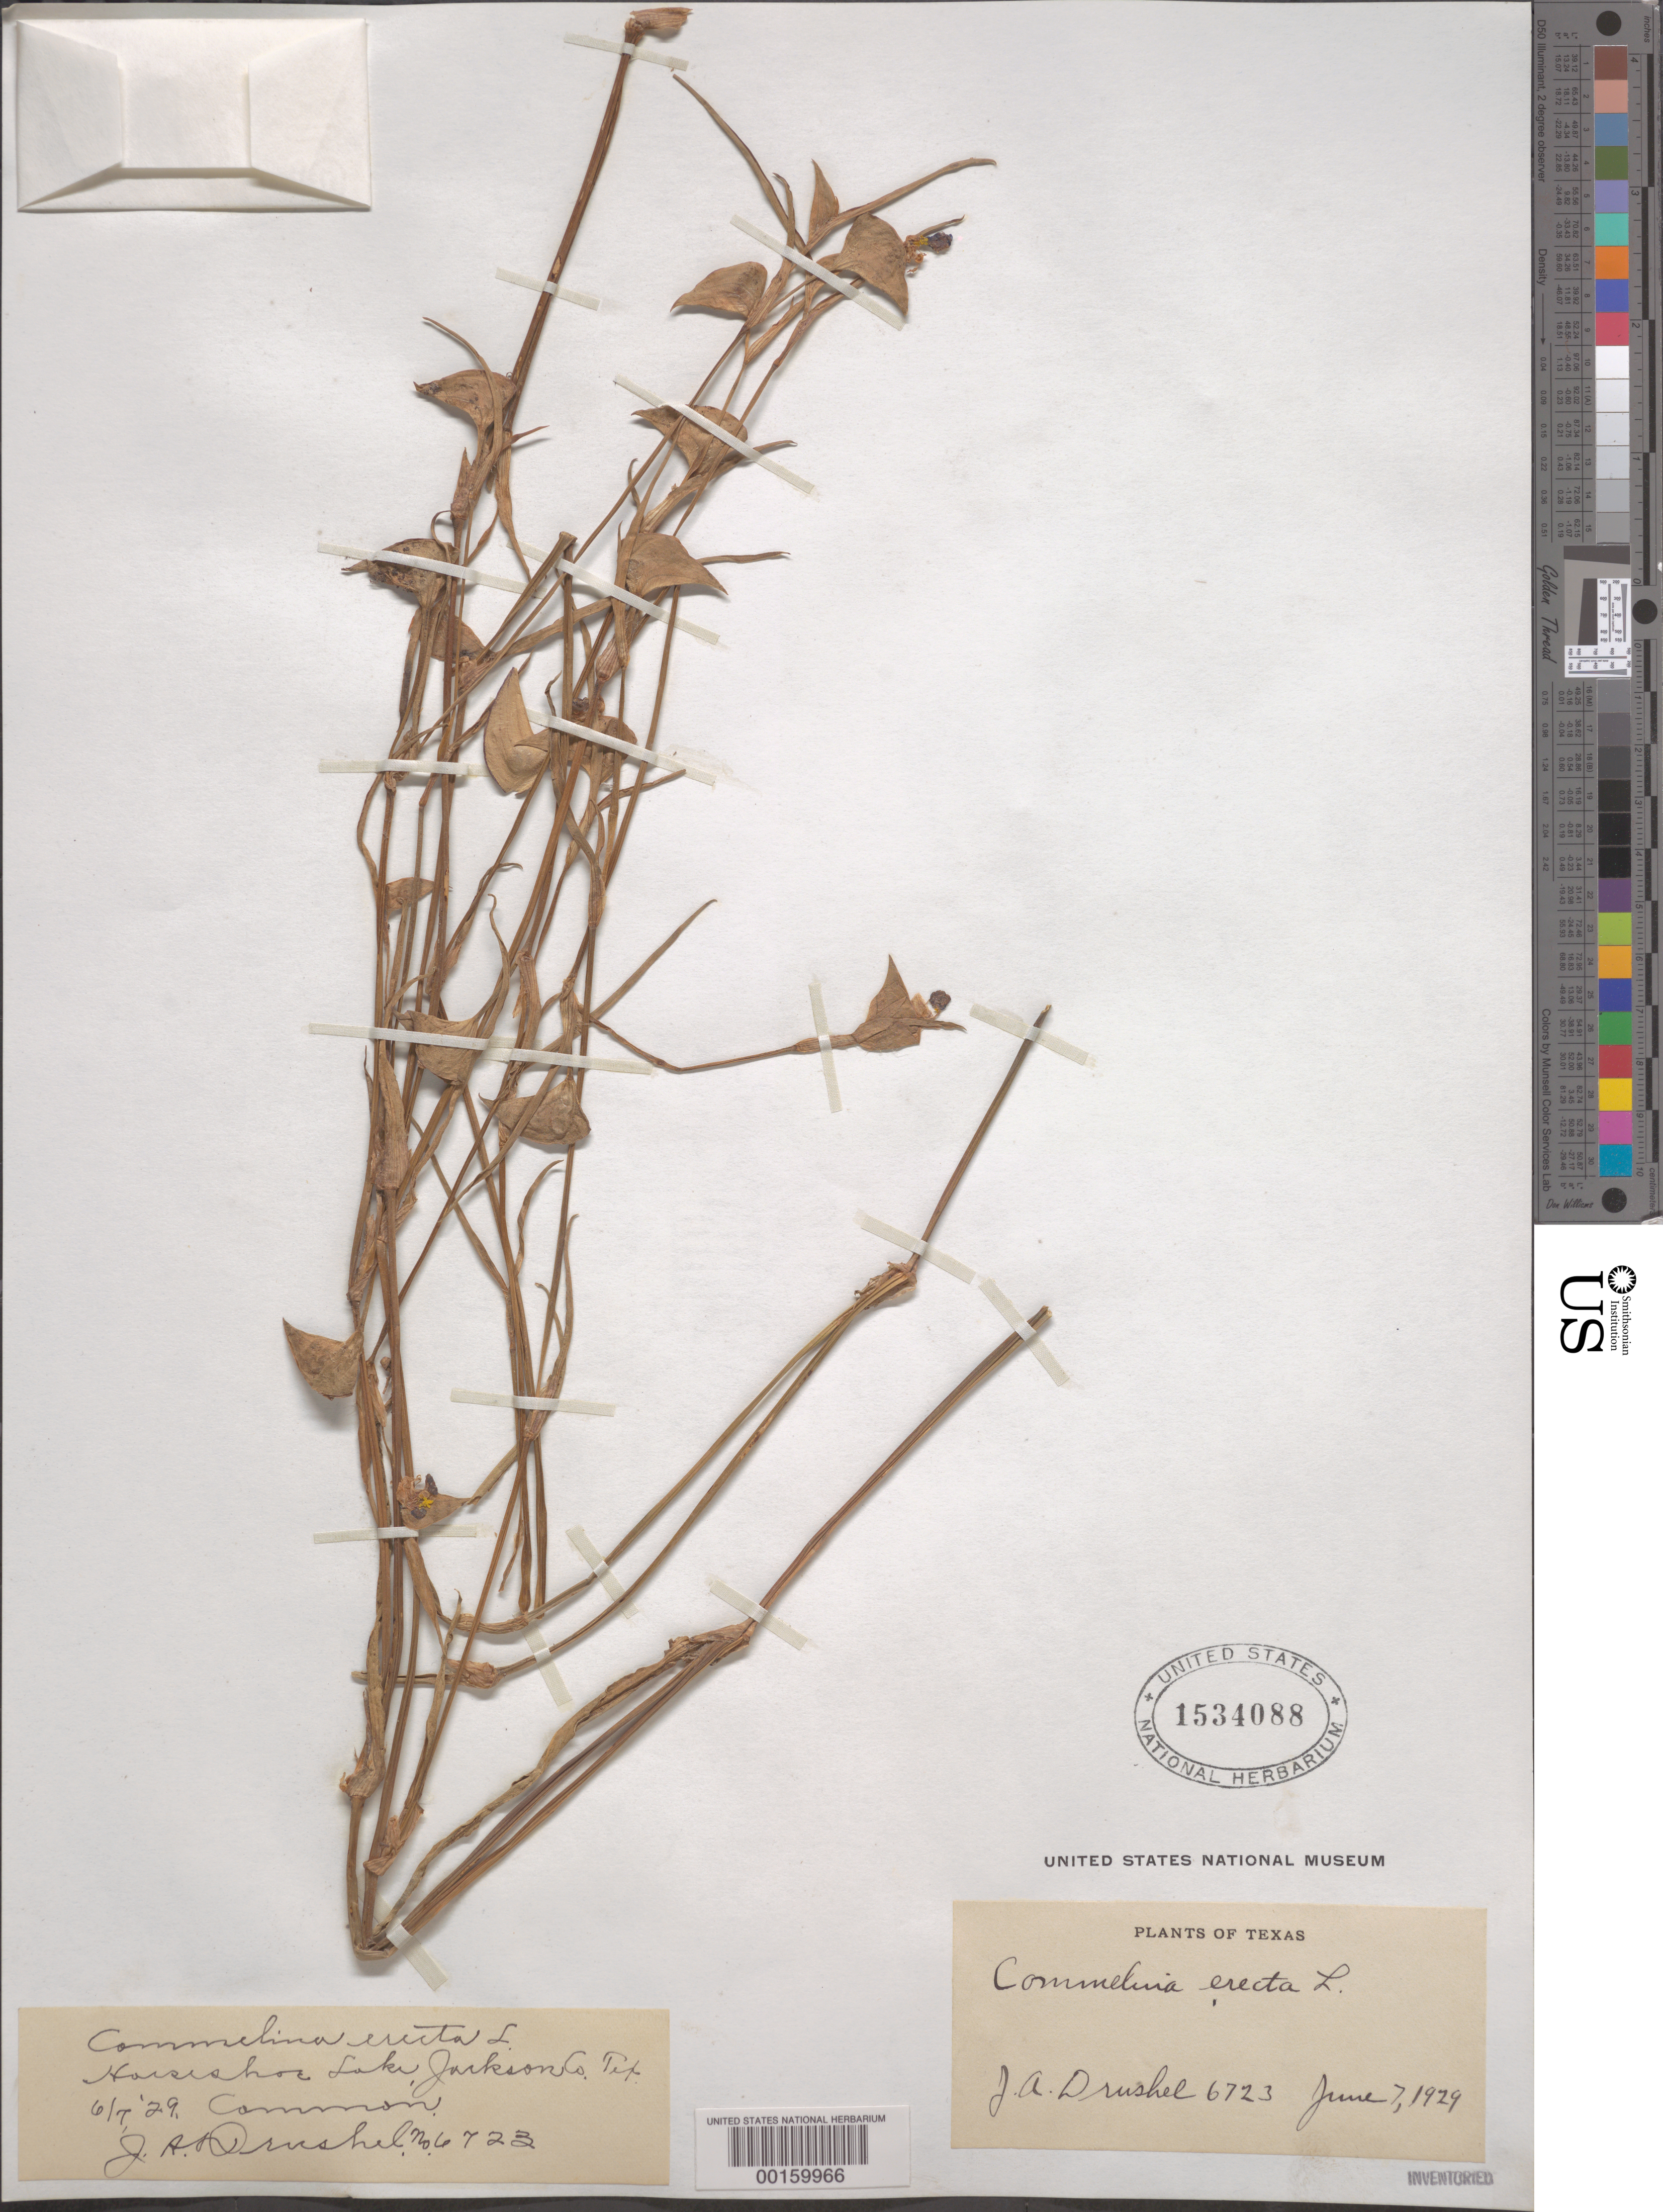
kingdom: Plantae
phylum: Tracheophyta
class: Liliopsida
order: Commelinales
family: Commelinaceae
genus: Commelina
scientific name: Commelina erecta var. angustifolia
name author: (Michx.) Fernald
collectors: J. A. Drushel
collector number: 6723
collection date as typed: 07 Jun 1929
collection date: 1929-06-07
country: United States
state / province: Texas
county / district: Jackson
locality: Horseshoe lake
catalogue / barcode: US 1534088